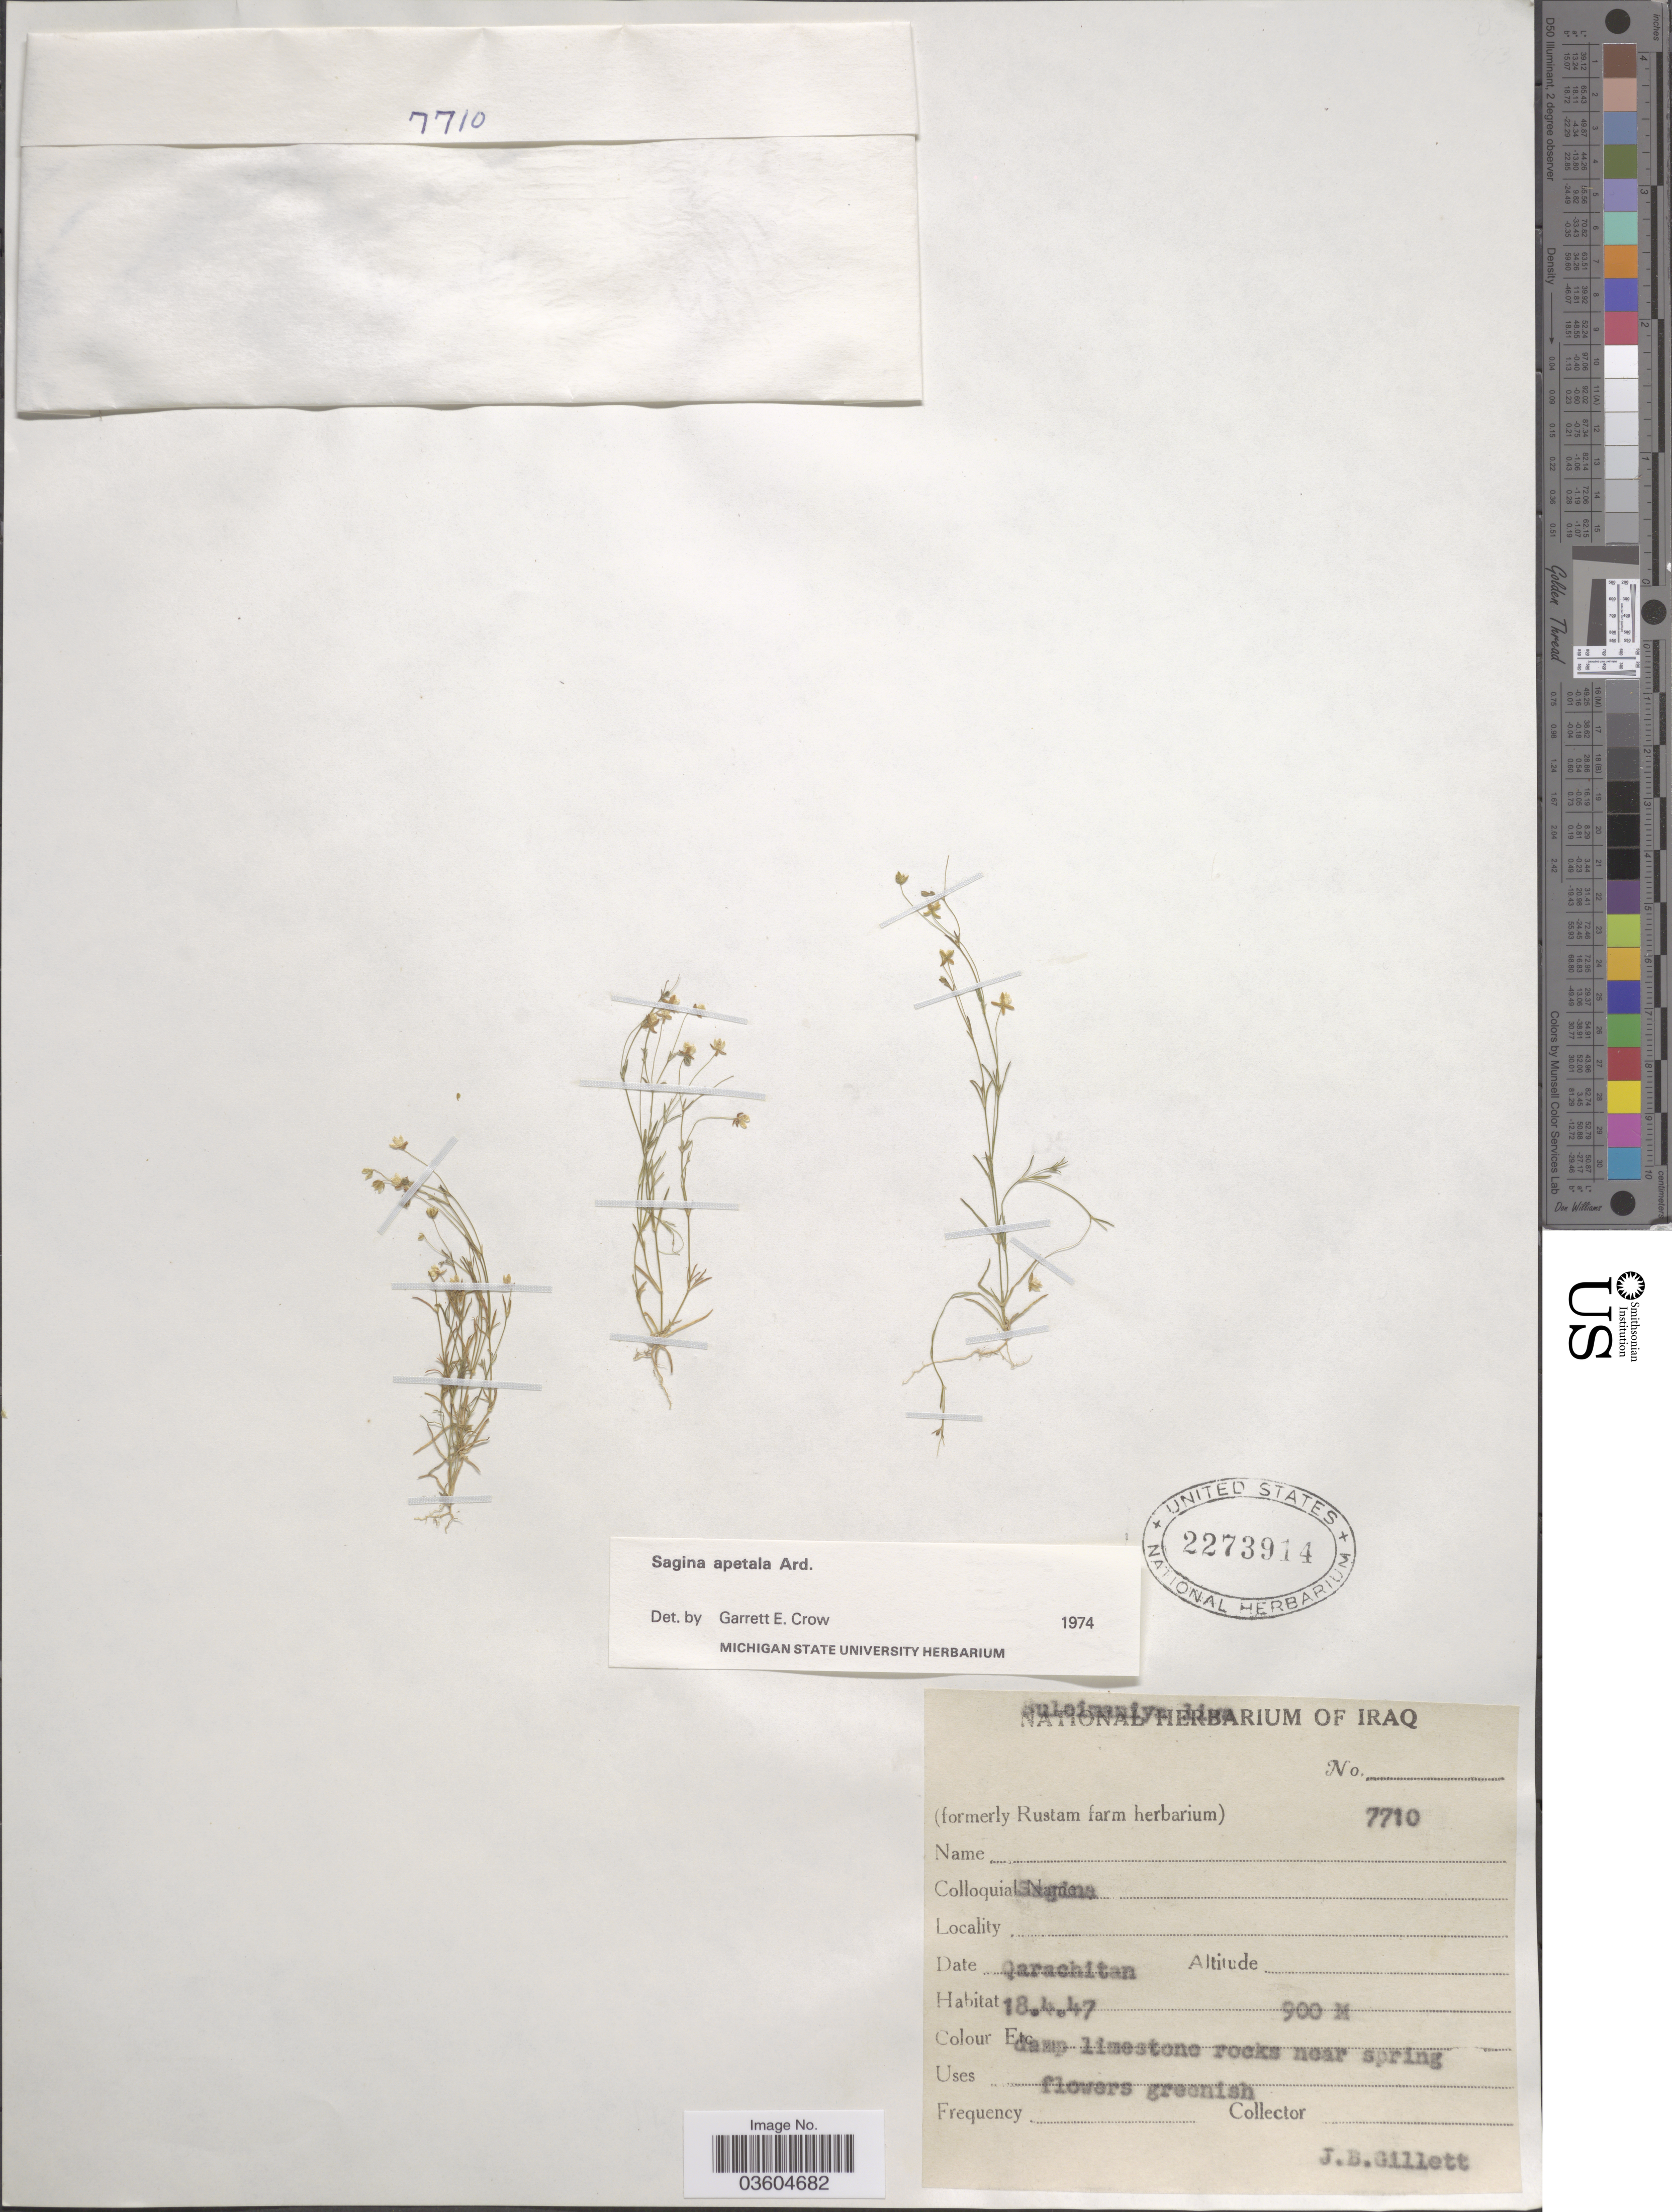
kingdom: Plantae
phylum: Tracheophyta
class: Magnoliopsida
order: Caryophyllales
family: Caryophyllaceae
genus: Sagina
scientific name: Sagina apetala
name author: Ard.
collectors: J. B. Gillett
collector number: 7710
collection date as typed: Transcribed d/m/y: 18/4/47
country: Iraq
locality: Qarachitan.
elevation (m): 900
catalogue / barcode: US 2273914